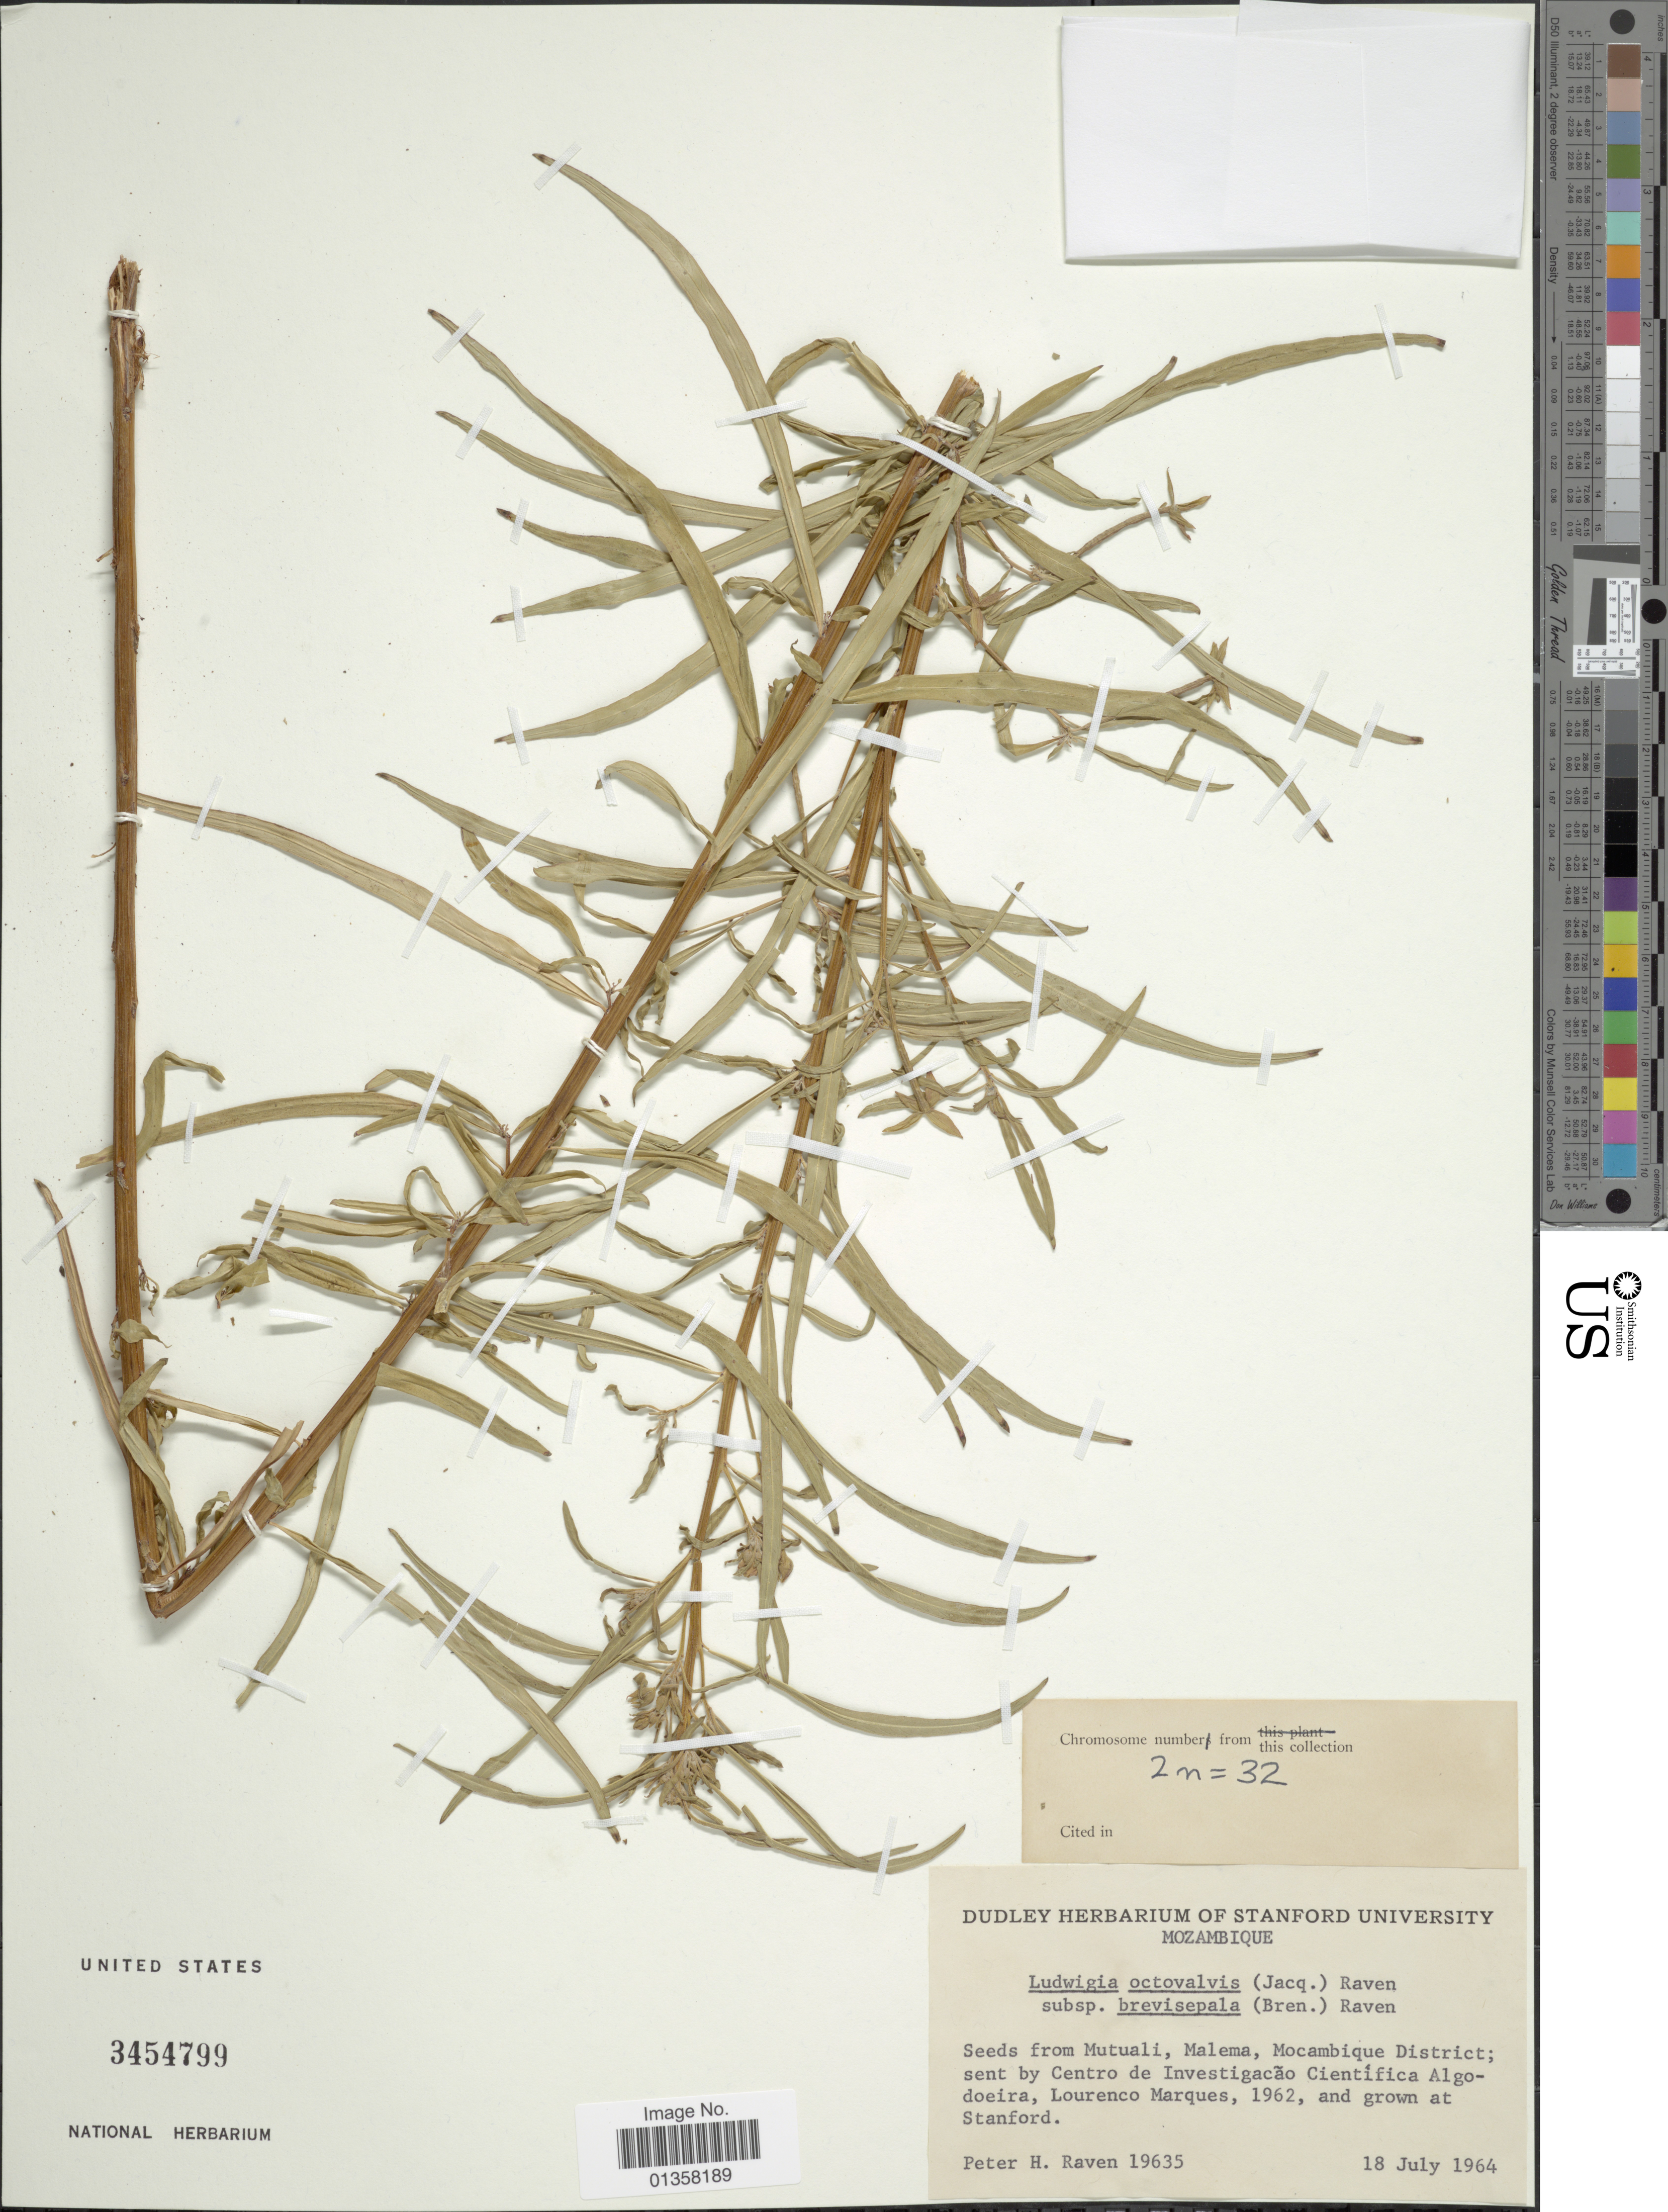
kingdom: Plantae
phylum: Tracheophyta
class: Magnoliopsida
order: Myrtales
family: Onagraceae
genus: Ludwigia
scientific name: Ludwigia octovalvis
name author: (Jacq.) P.H. Raven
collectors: P. Raven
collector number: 19635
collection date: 1964-07-18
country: United States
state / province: California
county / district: Santa Clara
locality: At Stanford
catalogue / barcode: US 3464799